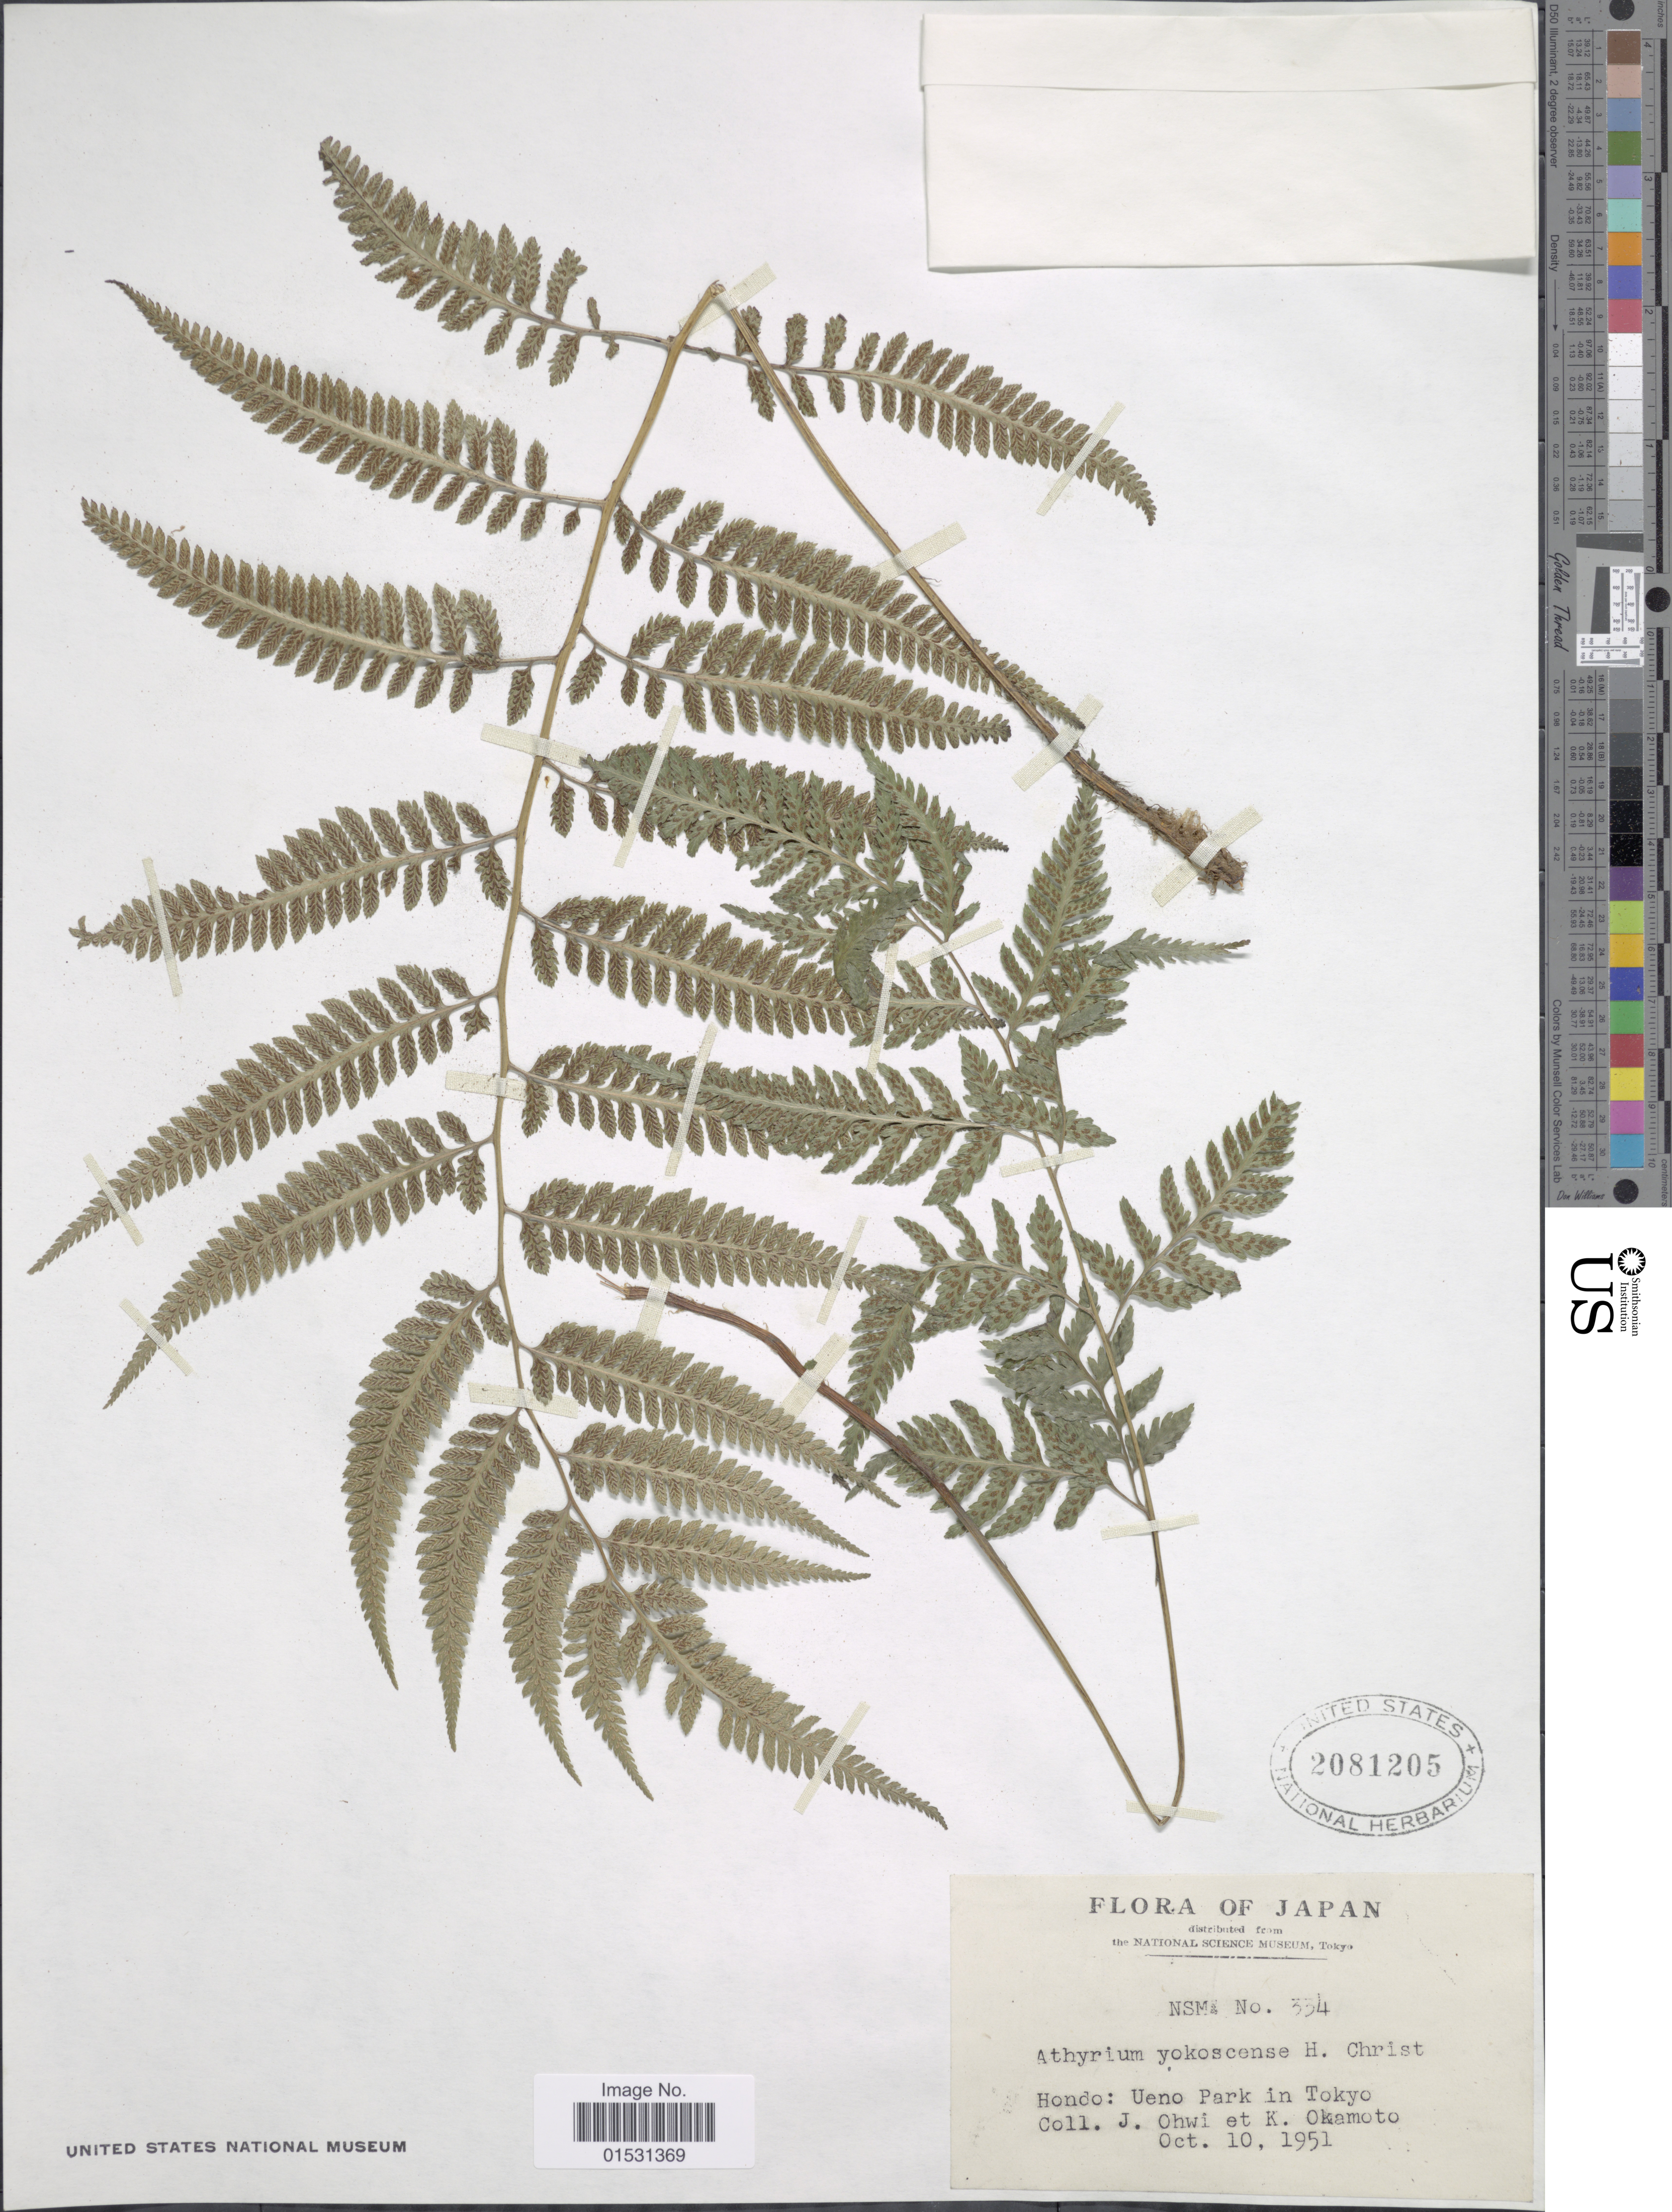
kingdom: Plantae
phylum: Tracheophyta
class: Polypodiopsida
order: Polypodiales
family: Athyriaceae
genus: Athyrium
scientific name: Athyrium yokoscense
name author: (Franch. & Sav.) Christ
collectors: J. Ohwi & K. Okamoto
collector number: NSM 334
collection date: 1951-10-10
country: Japan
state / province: Tokyo, Federal City of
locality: Hondo: Ueno Park in Tokyo.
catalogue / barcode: US 2081205